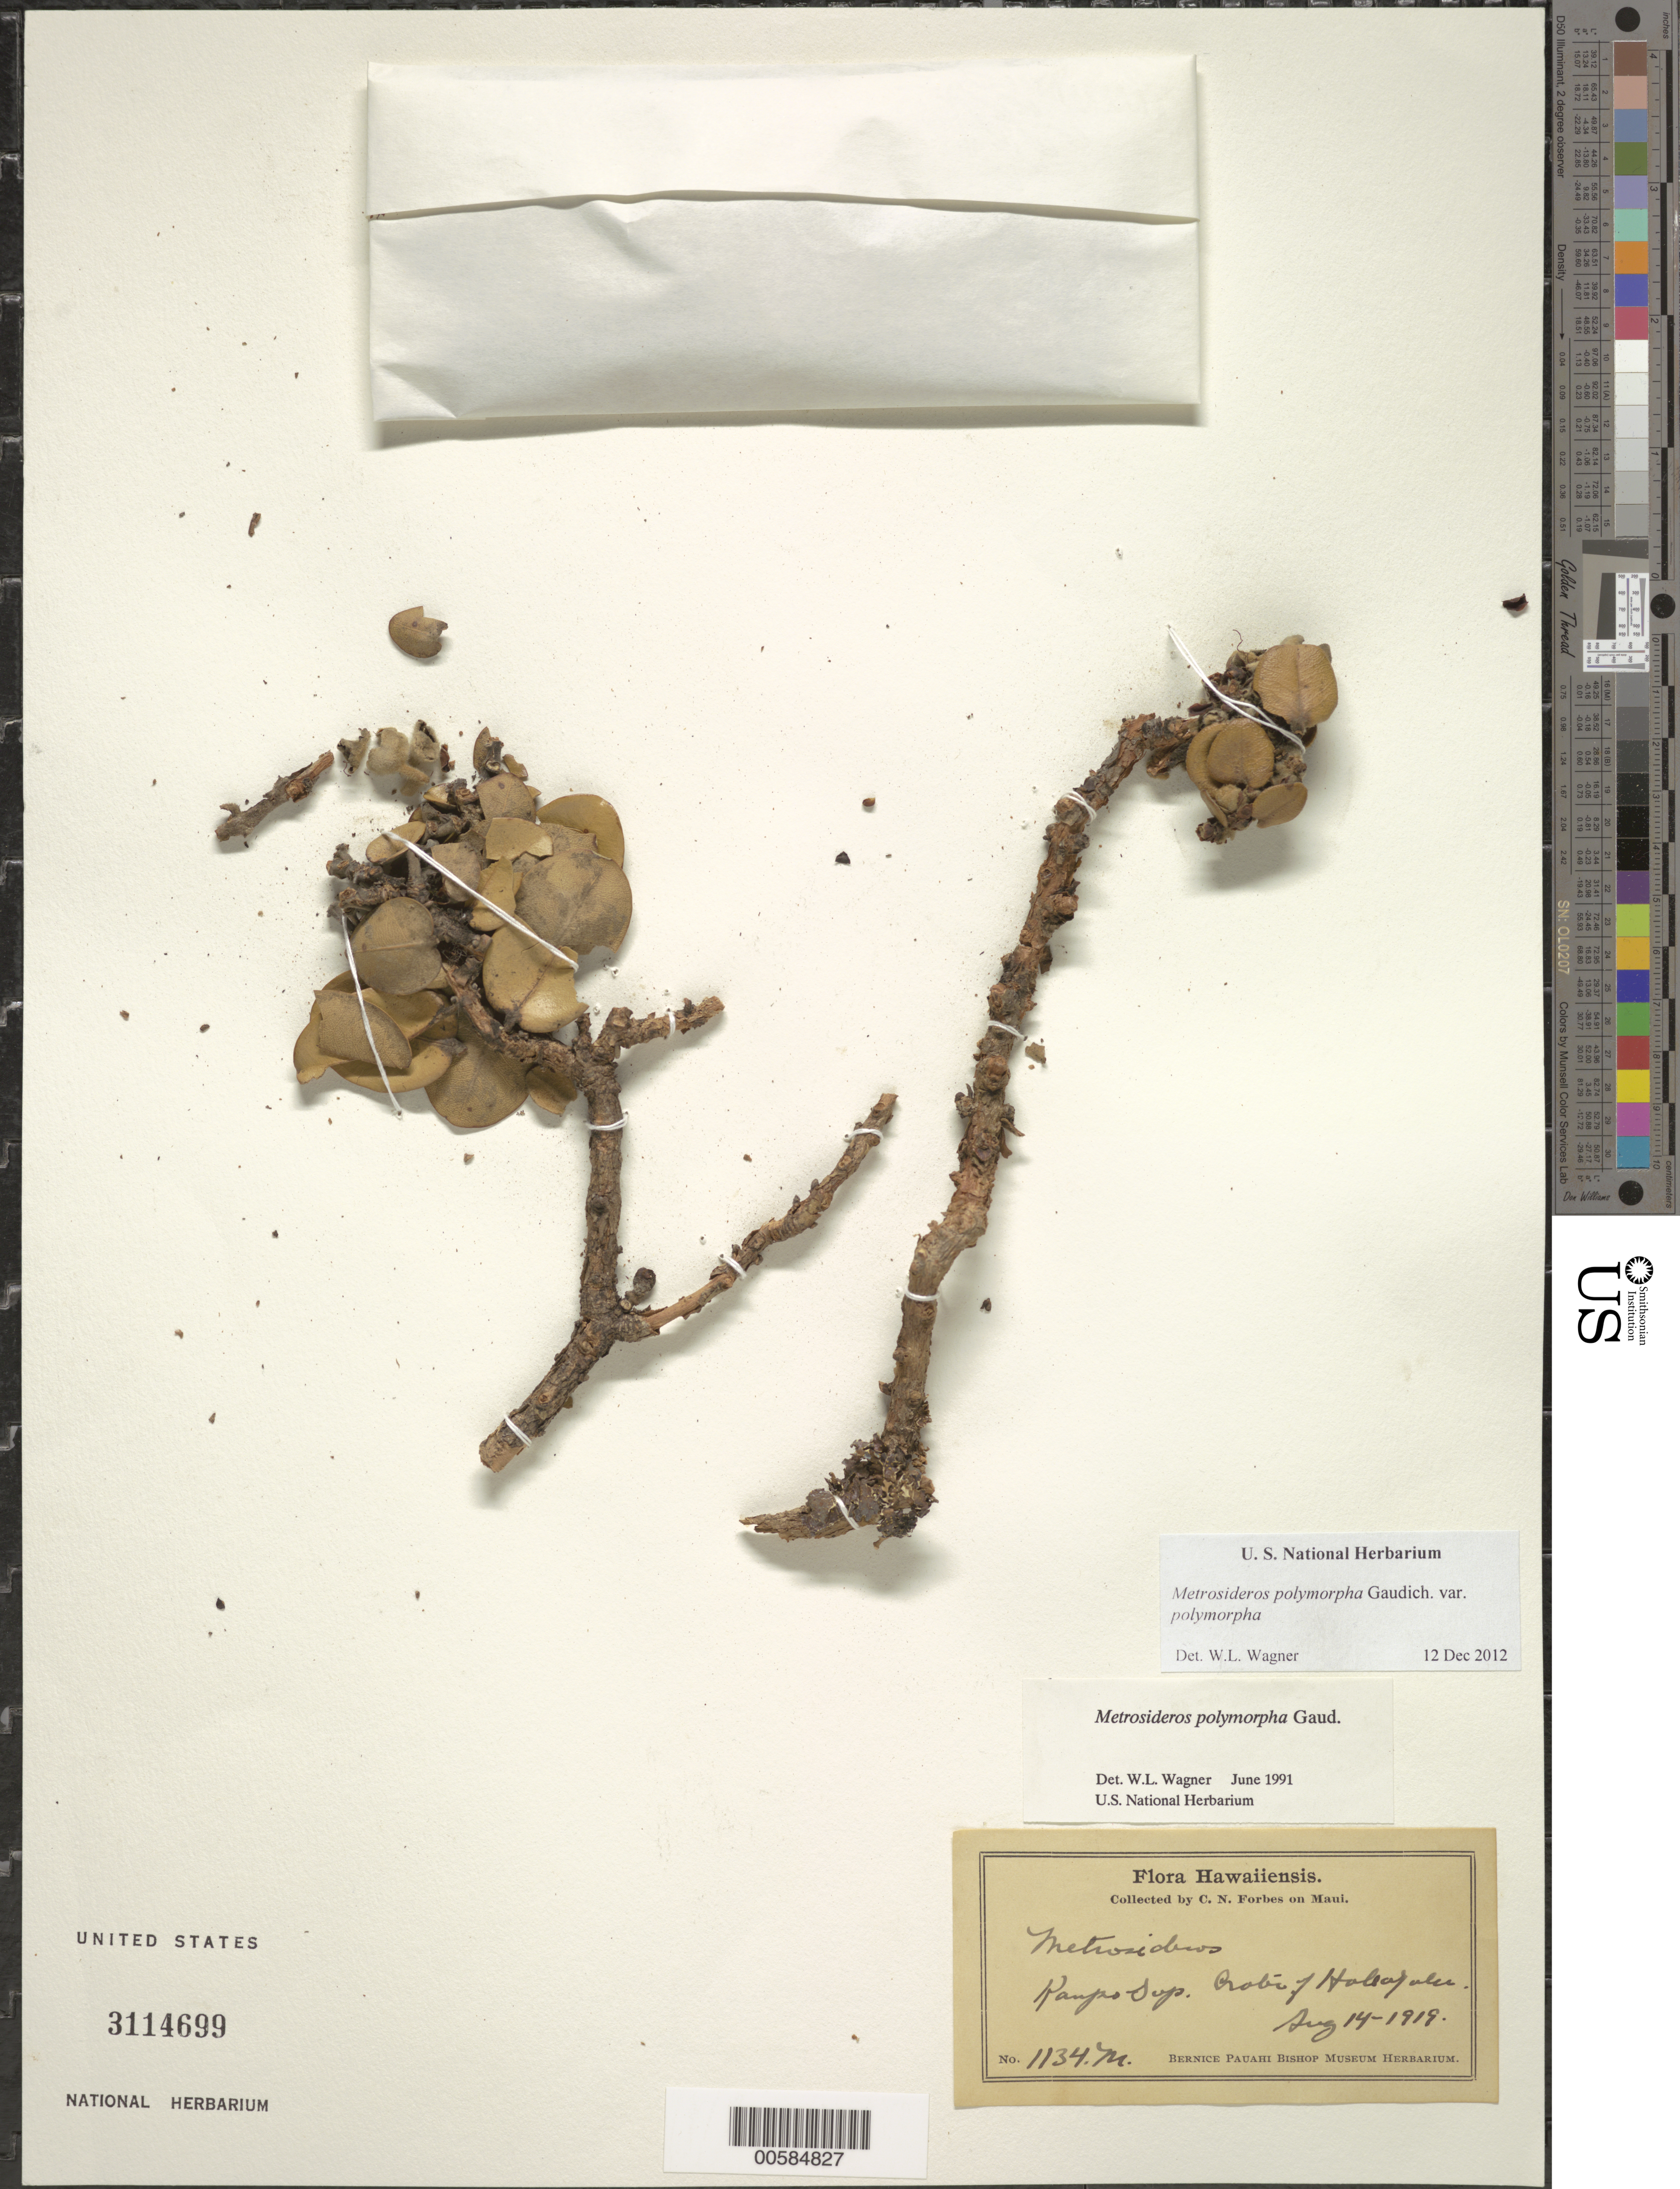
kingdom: Plantae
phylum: Tracheophyta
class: Magnoliopsida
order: Myrtales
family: Myrtaceae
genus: Metrosideros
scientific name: Metrosideros polymorpha var. polymorpha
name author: Gaudich.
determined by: Wagner, W. L., (BOT), Smithsonian Institution - National Museum of Natural History (UNITED STATES)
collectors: C. N. Forbes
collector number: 1134.M.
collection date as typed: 14 Aug 1919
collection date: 1919-08-14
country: United States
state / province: Hawaii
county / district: Maui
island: Maui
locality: Kaupo Gap. Crater of Haleakala.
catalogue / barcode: US 3114699